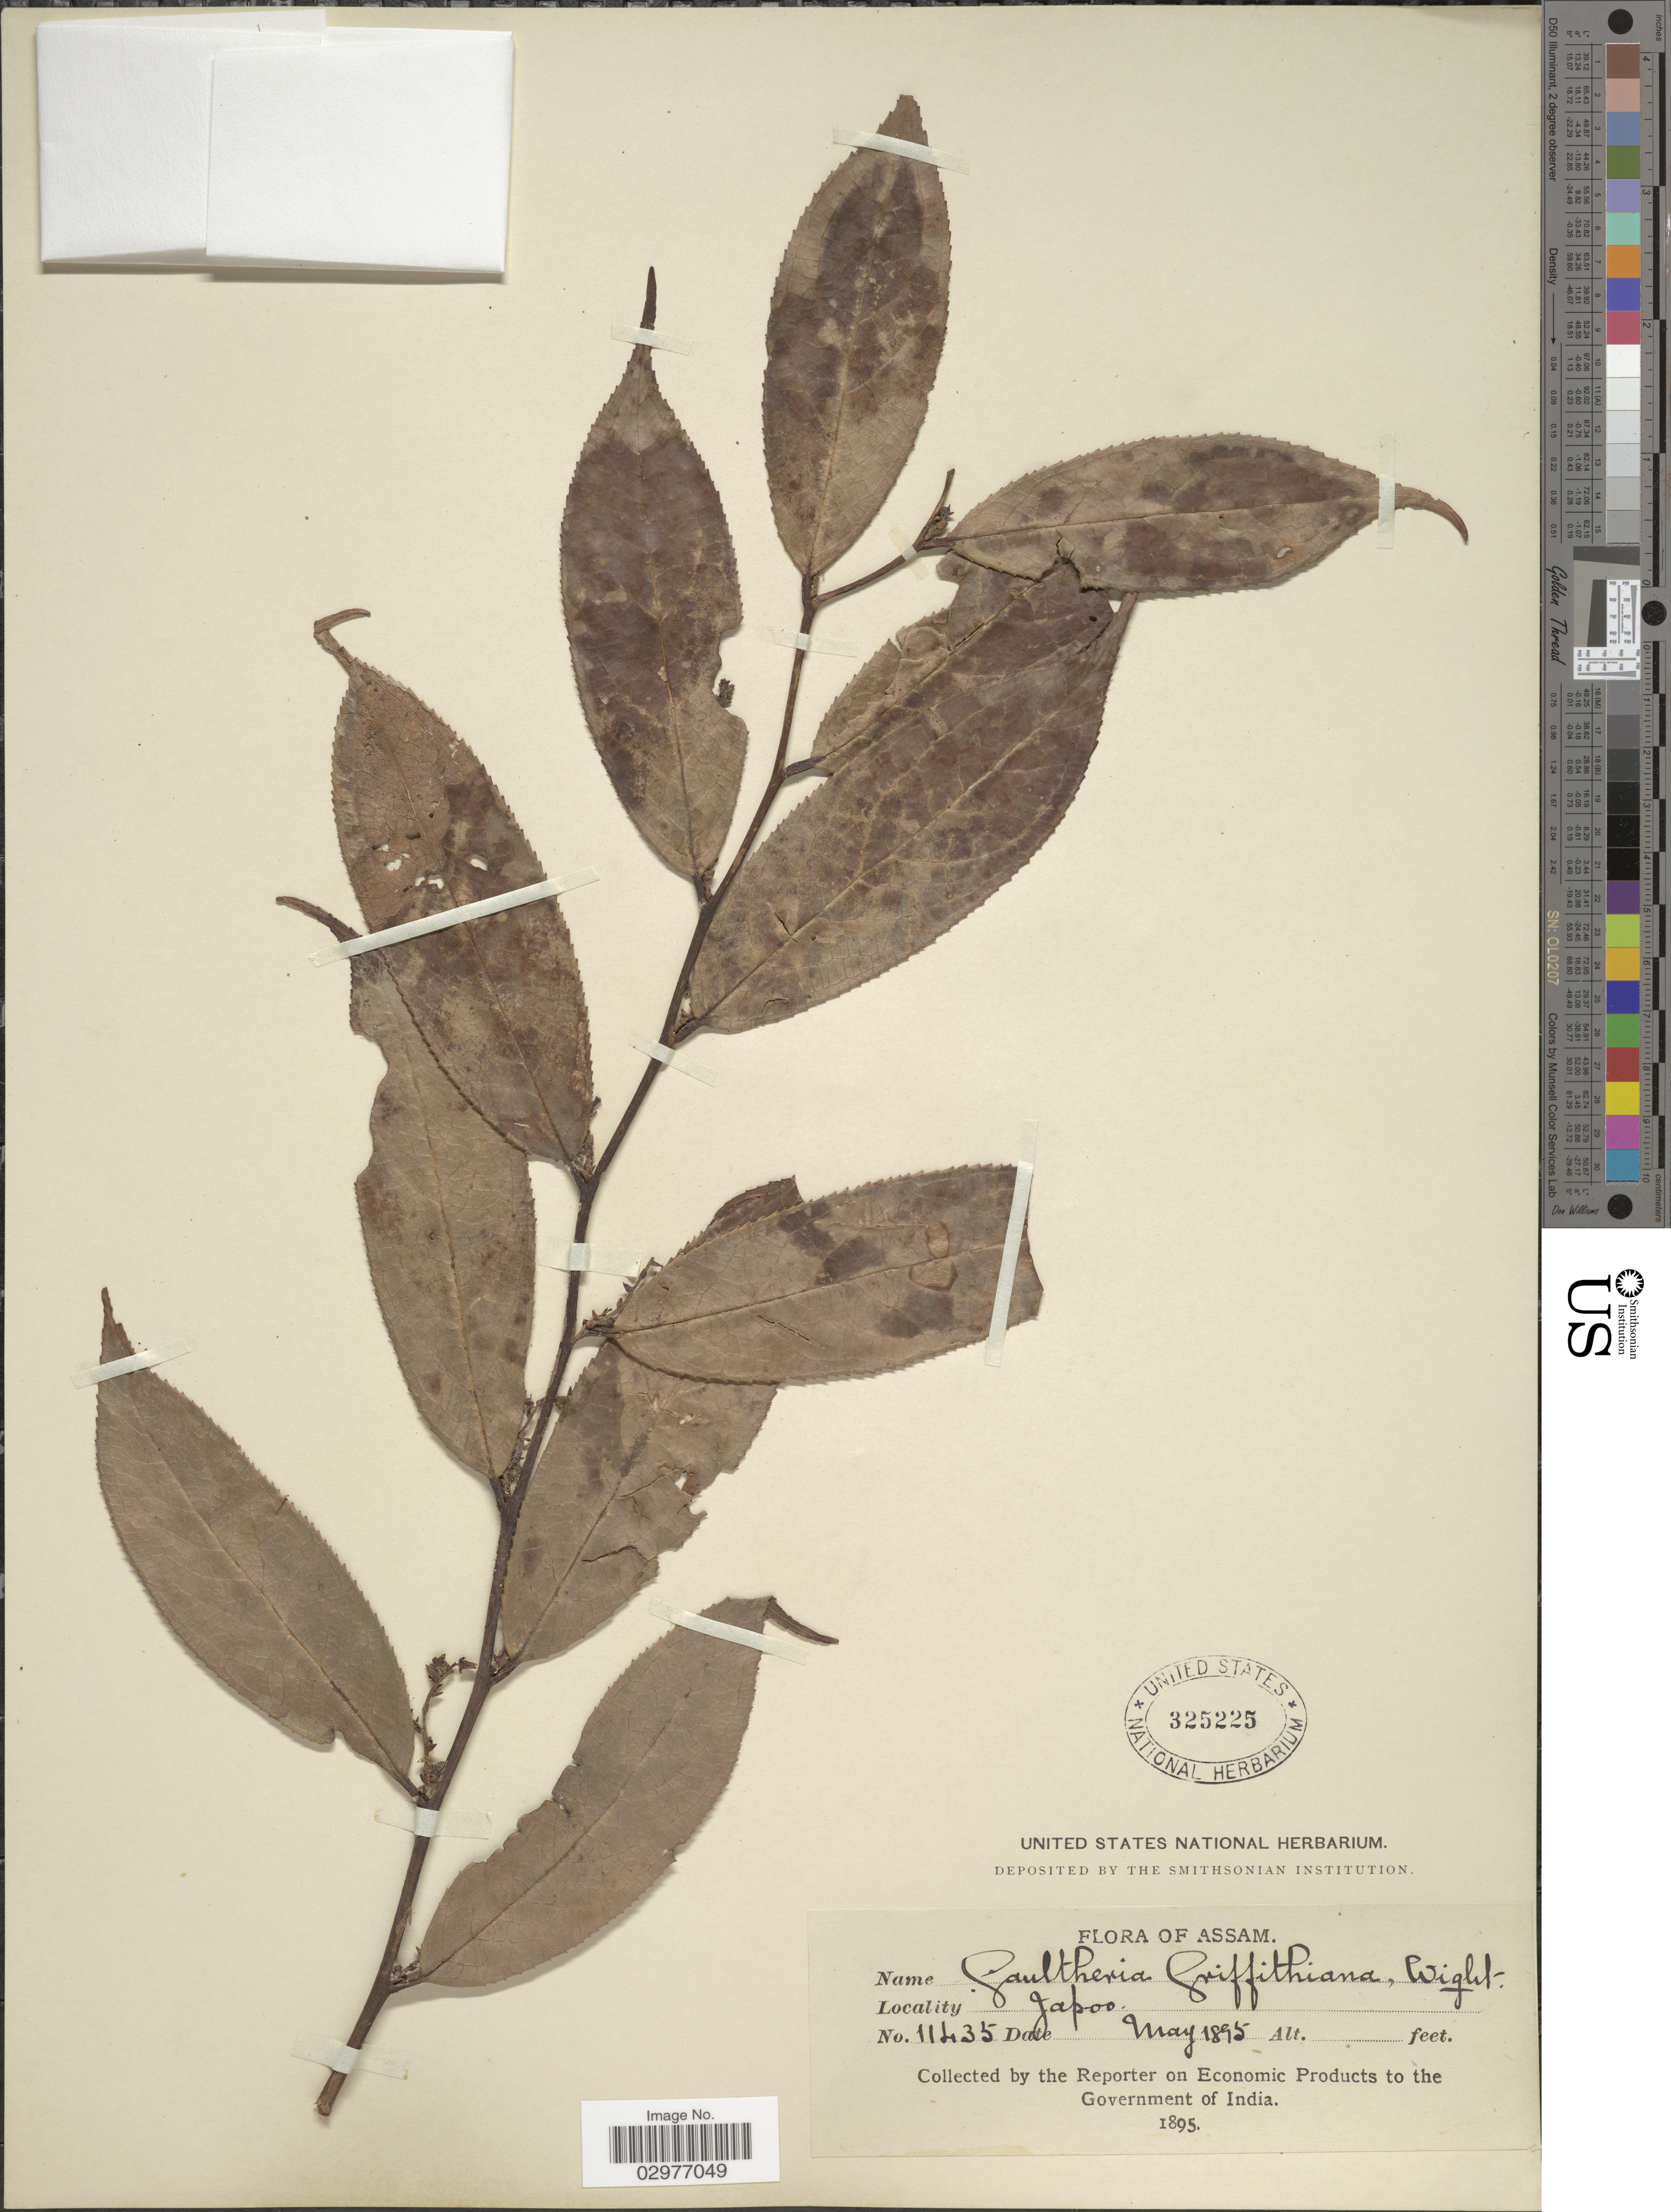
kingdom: Plantae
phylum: Tracheophyta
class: Magnoliopsida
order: Ericales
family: Ericaceae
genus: Gaultheria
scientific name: Gaultheria griffithiana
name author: Wight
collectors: Reporter on Economic Products to the Government of India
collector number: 1435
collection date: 1895-05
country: India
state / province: Assam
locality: Japvo.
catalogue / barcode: US 325225